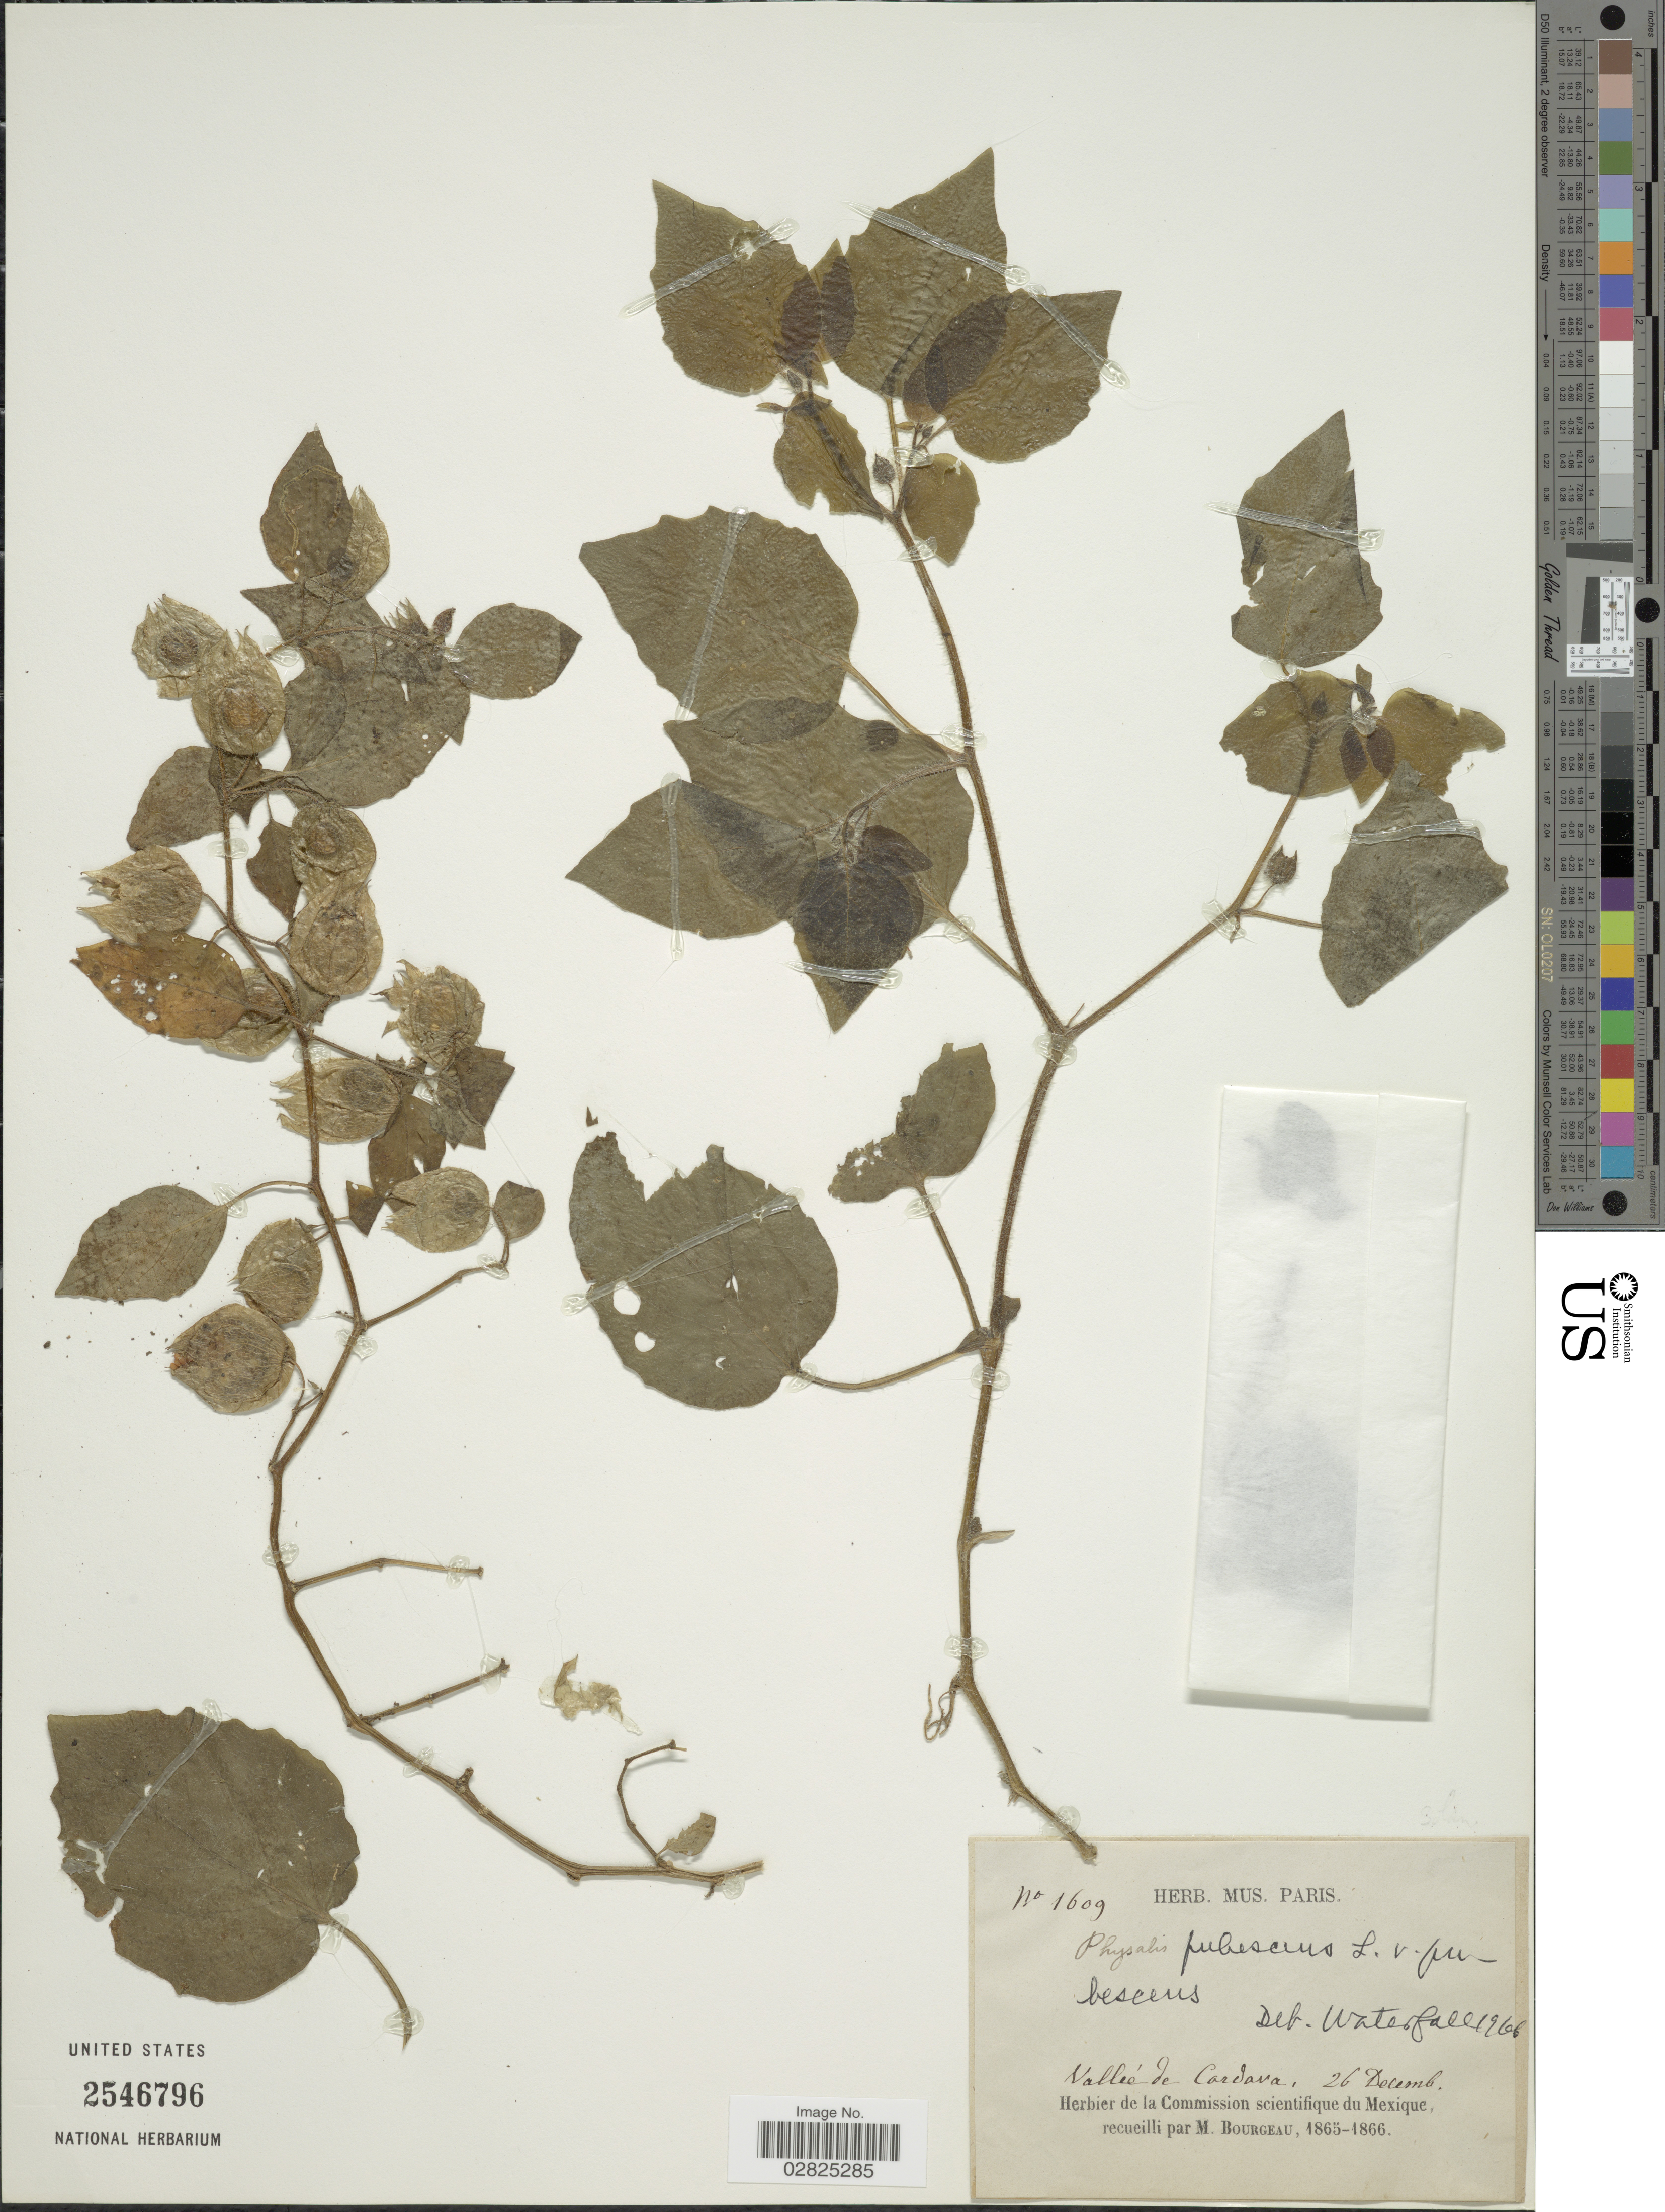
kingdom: Plantae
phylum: Tracheophyta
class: Magnoliopsida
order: Solanales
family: Solanaceae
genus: Physalis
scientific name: Physalis pubescens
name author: L.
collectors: M. Bourgeau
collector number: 1609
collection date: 1865-12-26/1866-12-26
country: Mexico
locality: Vallée de Cardava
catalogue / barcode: US 2546796